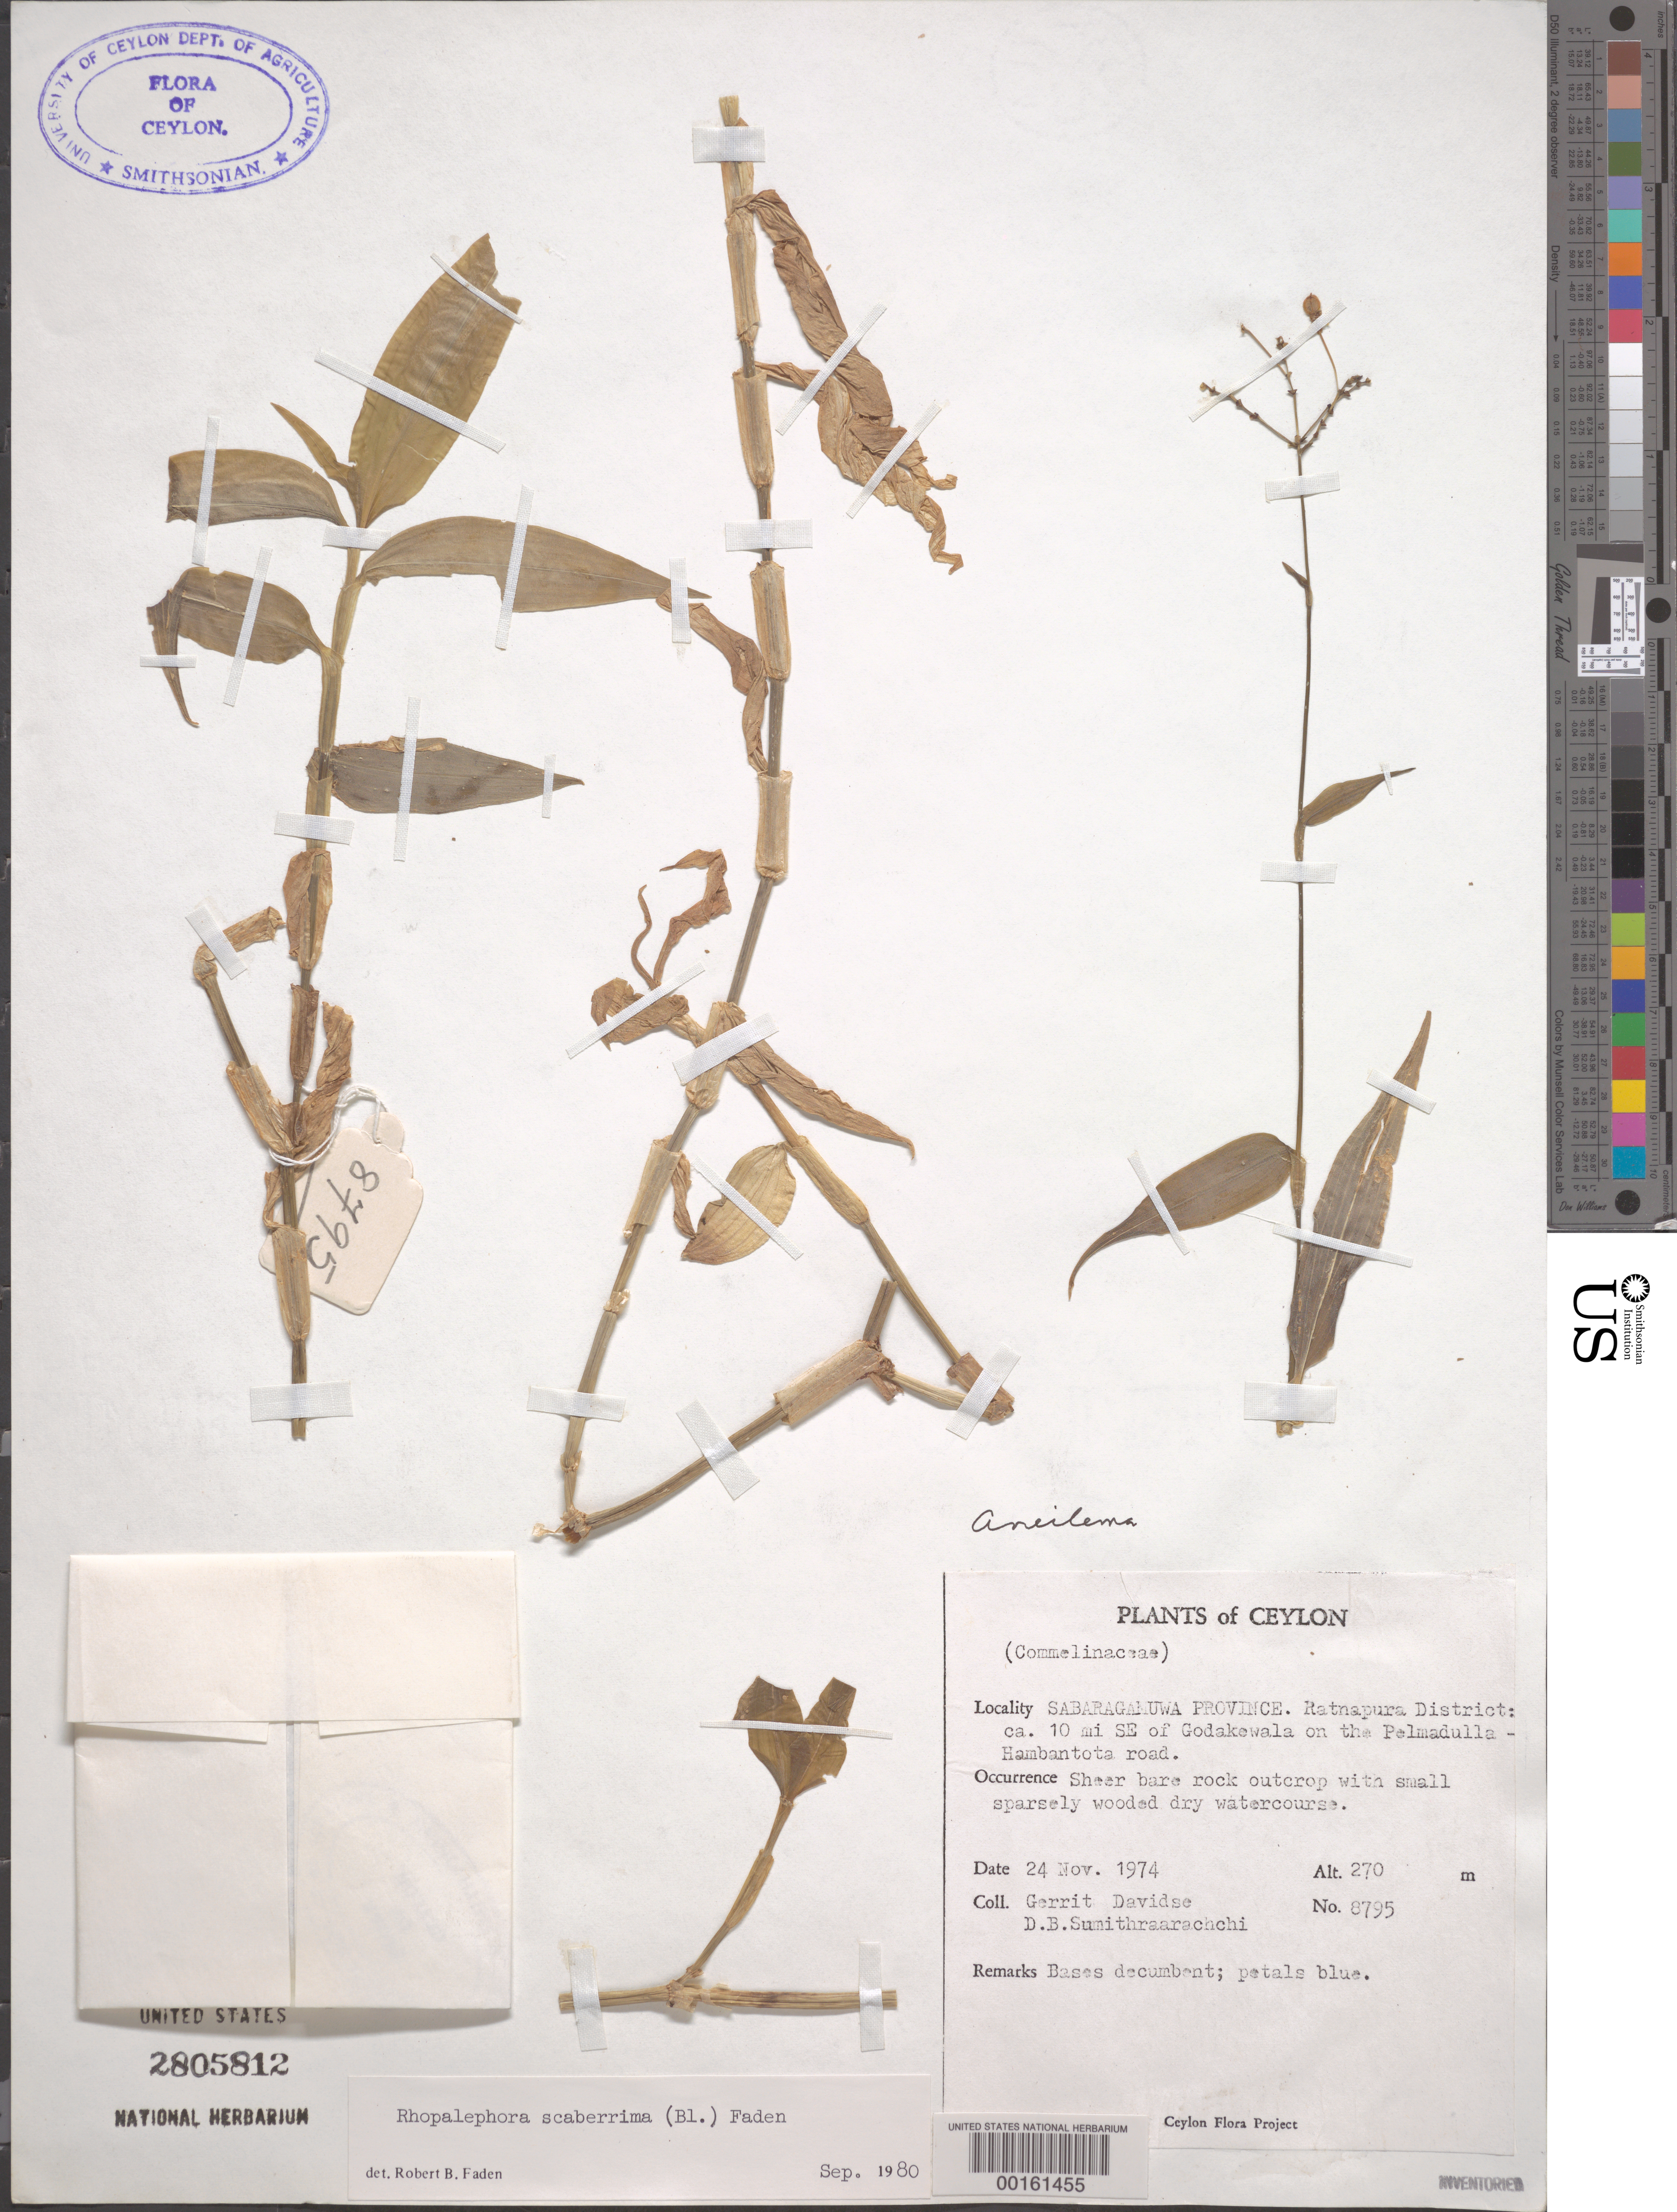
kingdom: Plantae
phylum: Tracheophyta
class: Liliopsida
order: Commelinales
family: Commelinaceae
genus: Rhopalephora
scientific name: Rhopalephora scaberrima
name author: (Blume) Faden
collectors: G. Davidse & D. B. Sumithraarachchi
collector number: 8795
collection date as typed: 24 Nov 1974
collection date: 1974-11-24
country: Sri Lanka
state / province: Sabaragamuwa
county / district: Ratnapura Dist.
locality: Se of godakewala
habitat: Sheer, bare rock outcrop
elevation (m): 270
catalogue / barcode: US 2805812